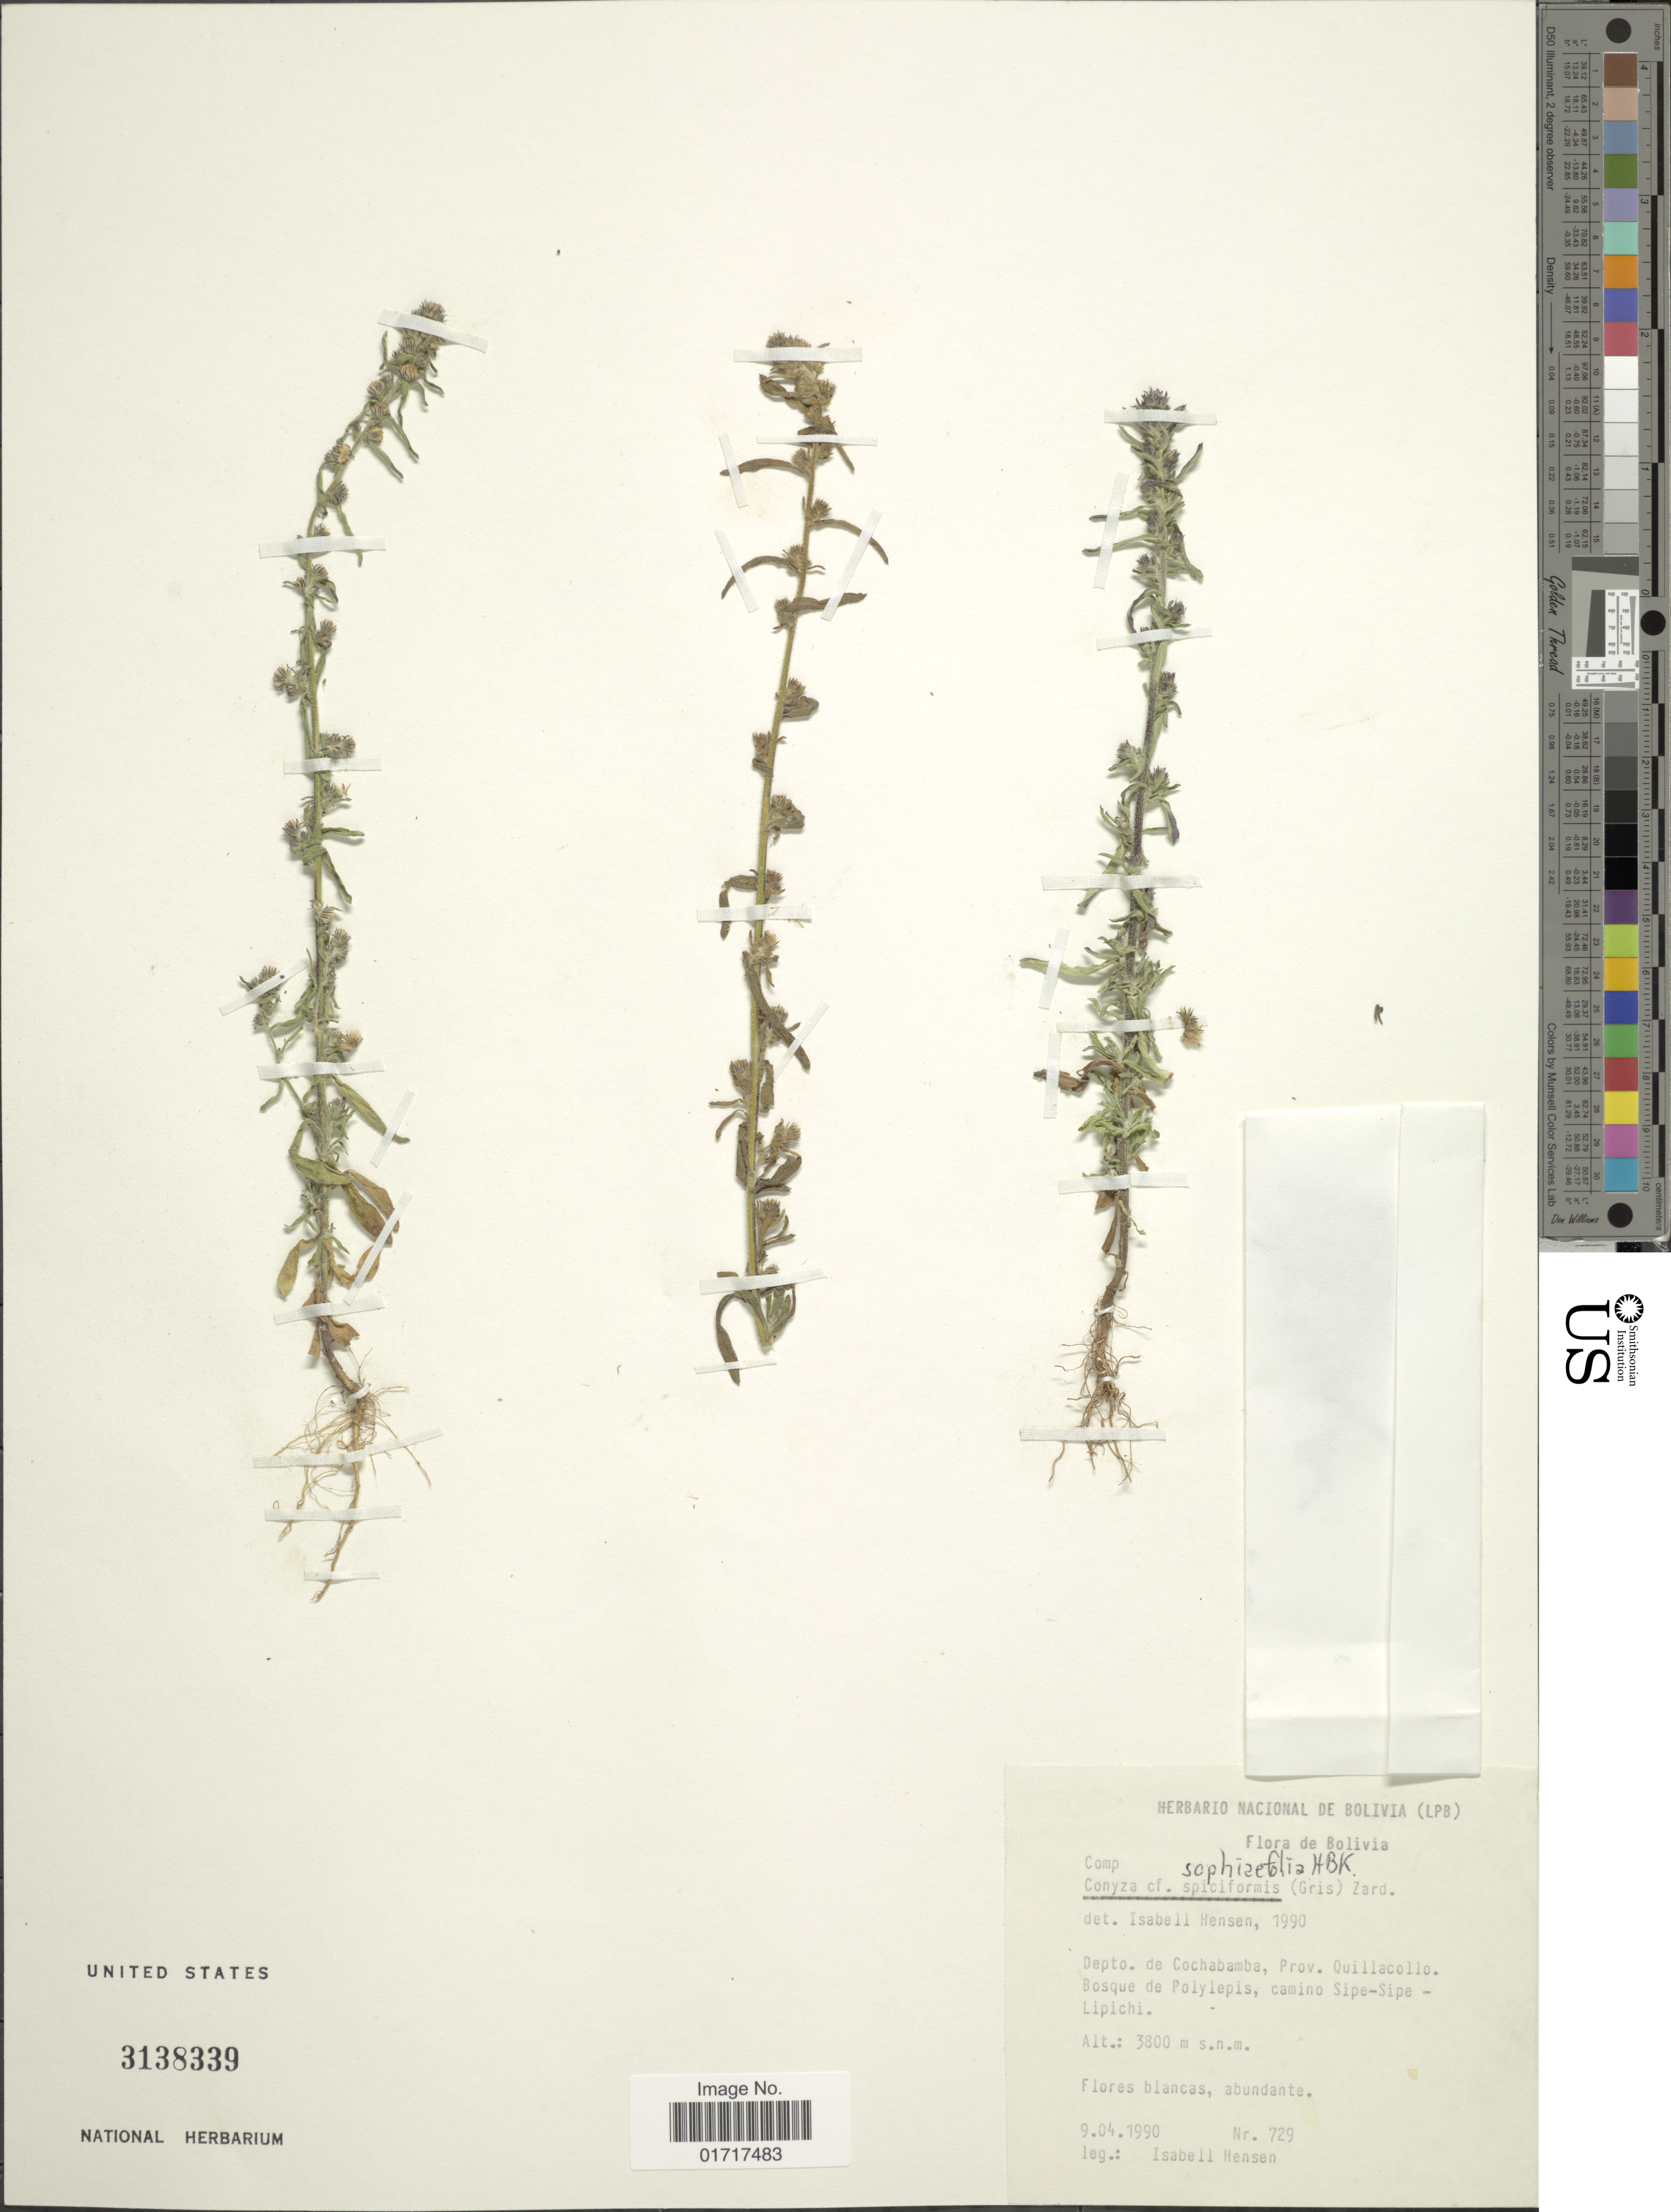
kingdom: Plantae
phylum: Tracheophyta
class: Magnoliopsida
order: Asterales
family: Asteraceae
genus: Conyza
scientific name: Conyza sophiaefolia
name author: Kunth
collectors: I. Hensen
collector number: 729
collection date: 1990-04-09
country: Bolivia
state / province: Cochabamba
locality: Depto. de Cochabamba, Prov. Quillacolla. Camino Sipe-Sipe-Lipichi.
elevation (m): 3800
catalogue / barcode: US 3138339